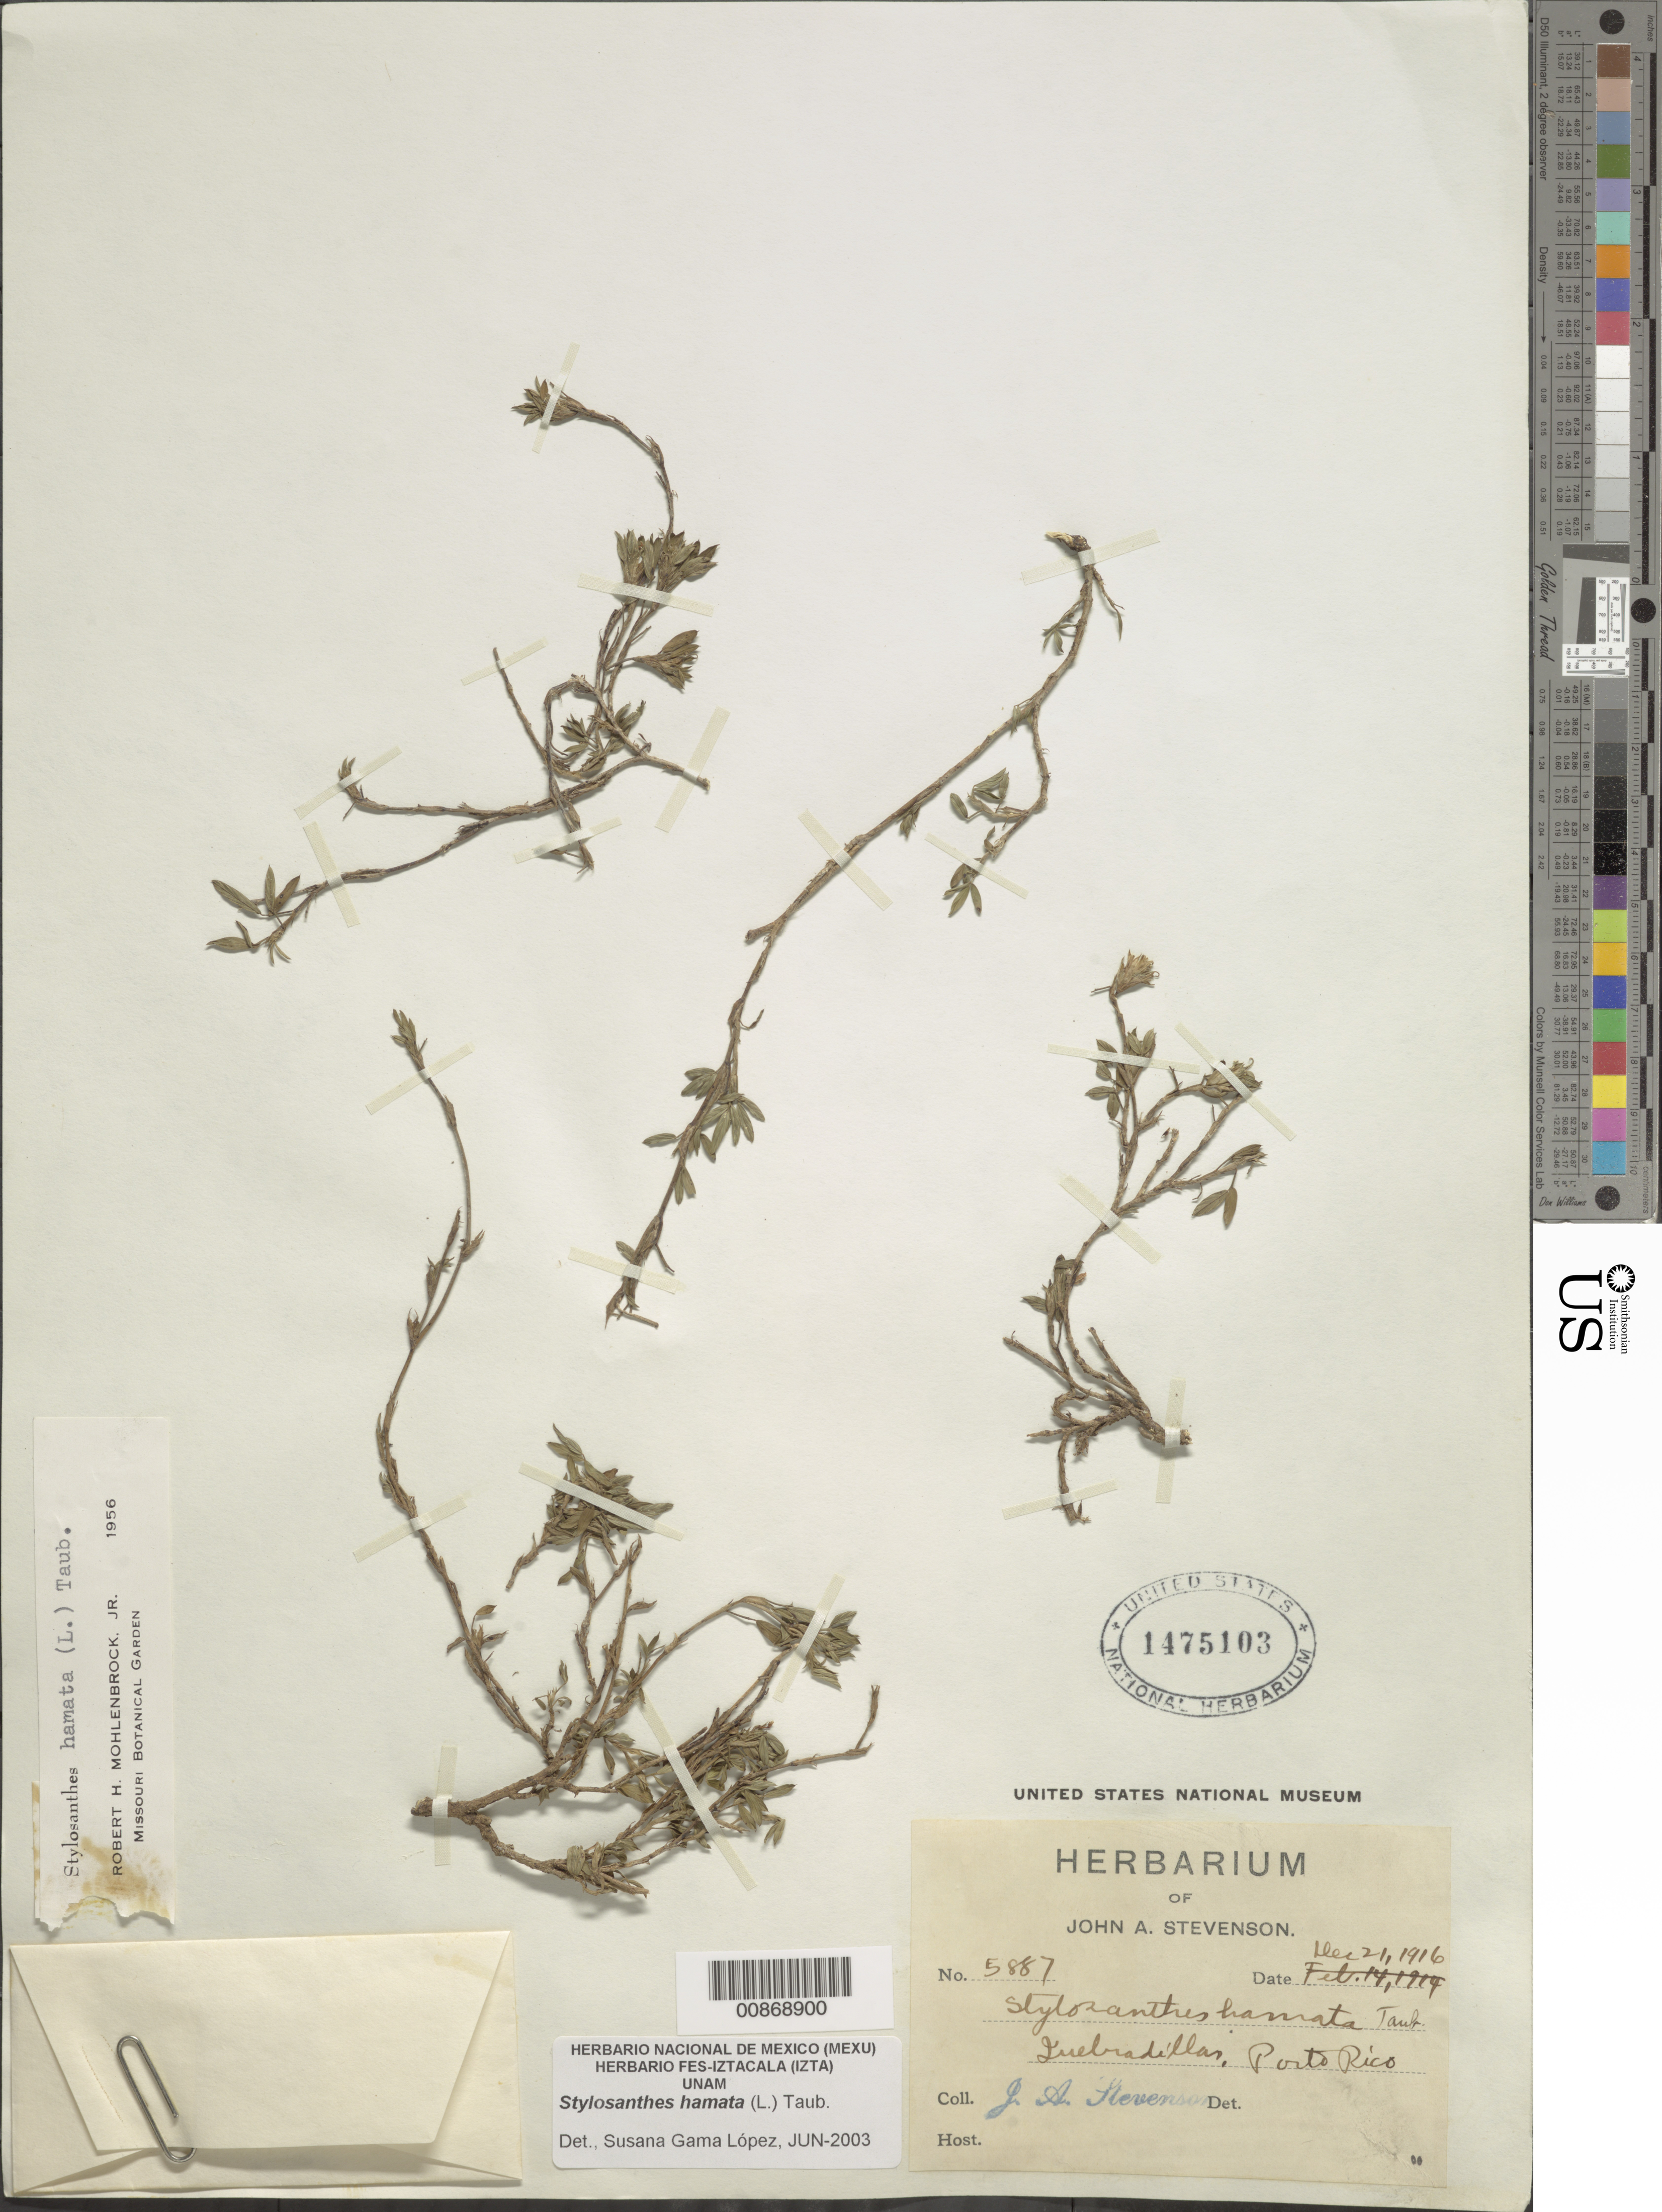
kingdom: Plantae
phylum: Tracheophyta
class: Magnoliopsida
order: Fabales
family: Fabaceae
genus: Stylosanthes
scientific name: Stylosanthes hamata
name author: (L.) Taub.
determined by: Gama López, S.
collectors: J. Stevenson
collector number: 5887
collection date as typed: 21 Dec 1916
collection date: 1916-12-21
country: Puerto Rico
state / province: Quebradillas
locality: Quebradillas, Puerto Rico.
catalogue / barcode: US 1475103